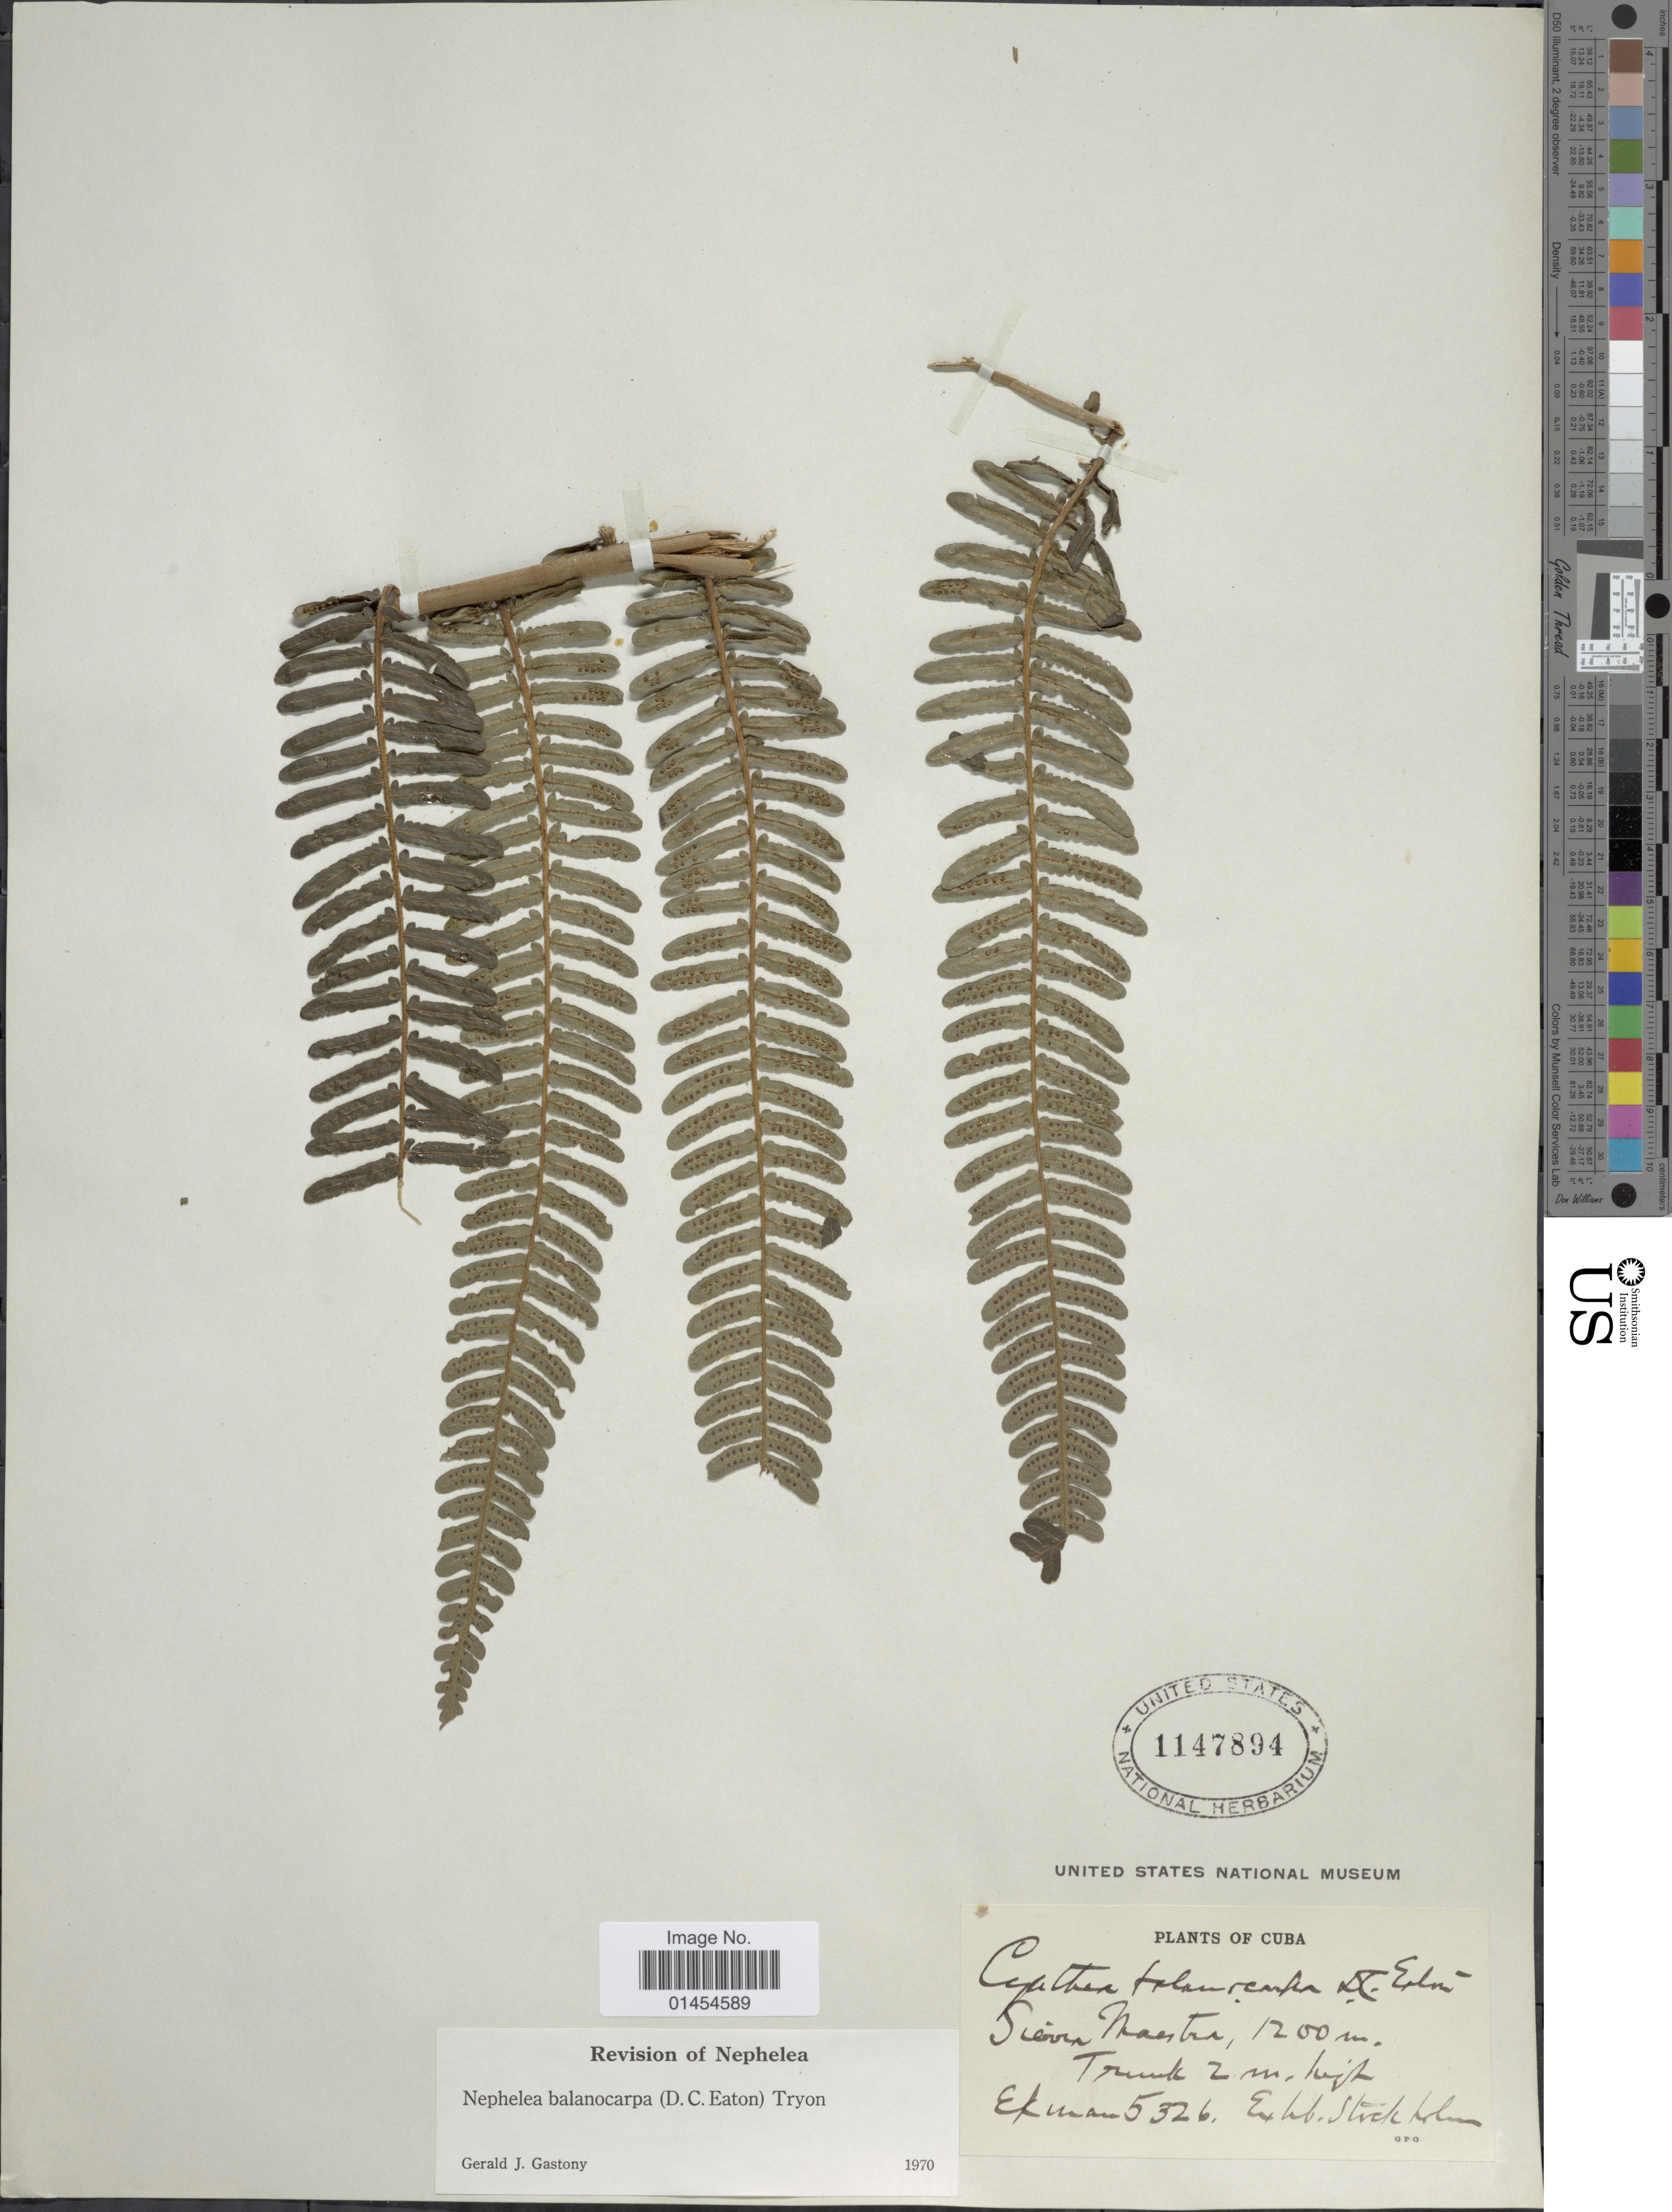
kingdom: Plantae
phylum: Tracheophyta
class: Polypodiopsida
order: Cyatheales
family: Cyatheaceae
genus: Alsophila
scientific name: Alsophila balanocarpa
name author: (D.C. Eaton) D.S. Conant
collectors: -. Ekman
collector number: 5326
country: Cuba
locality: Sierra Maestra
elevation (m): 1200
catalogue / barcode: US 1147894